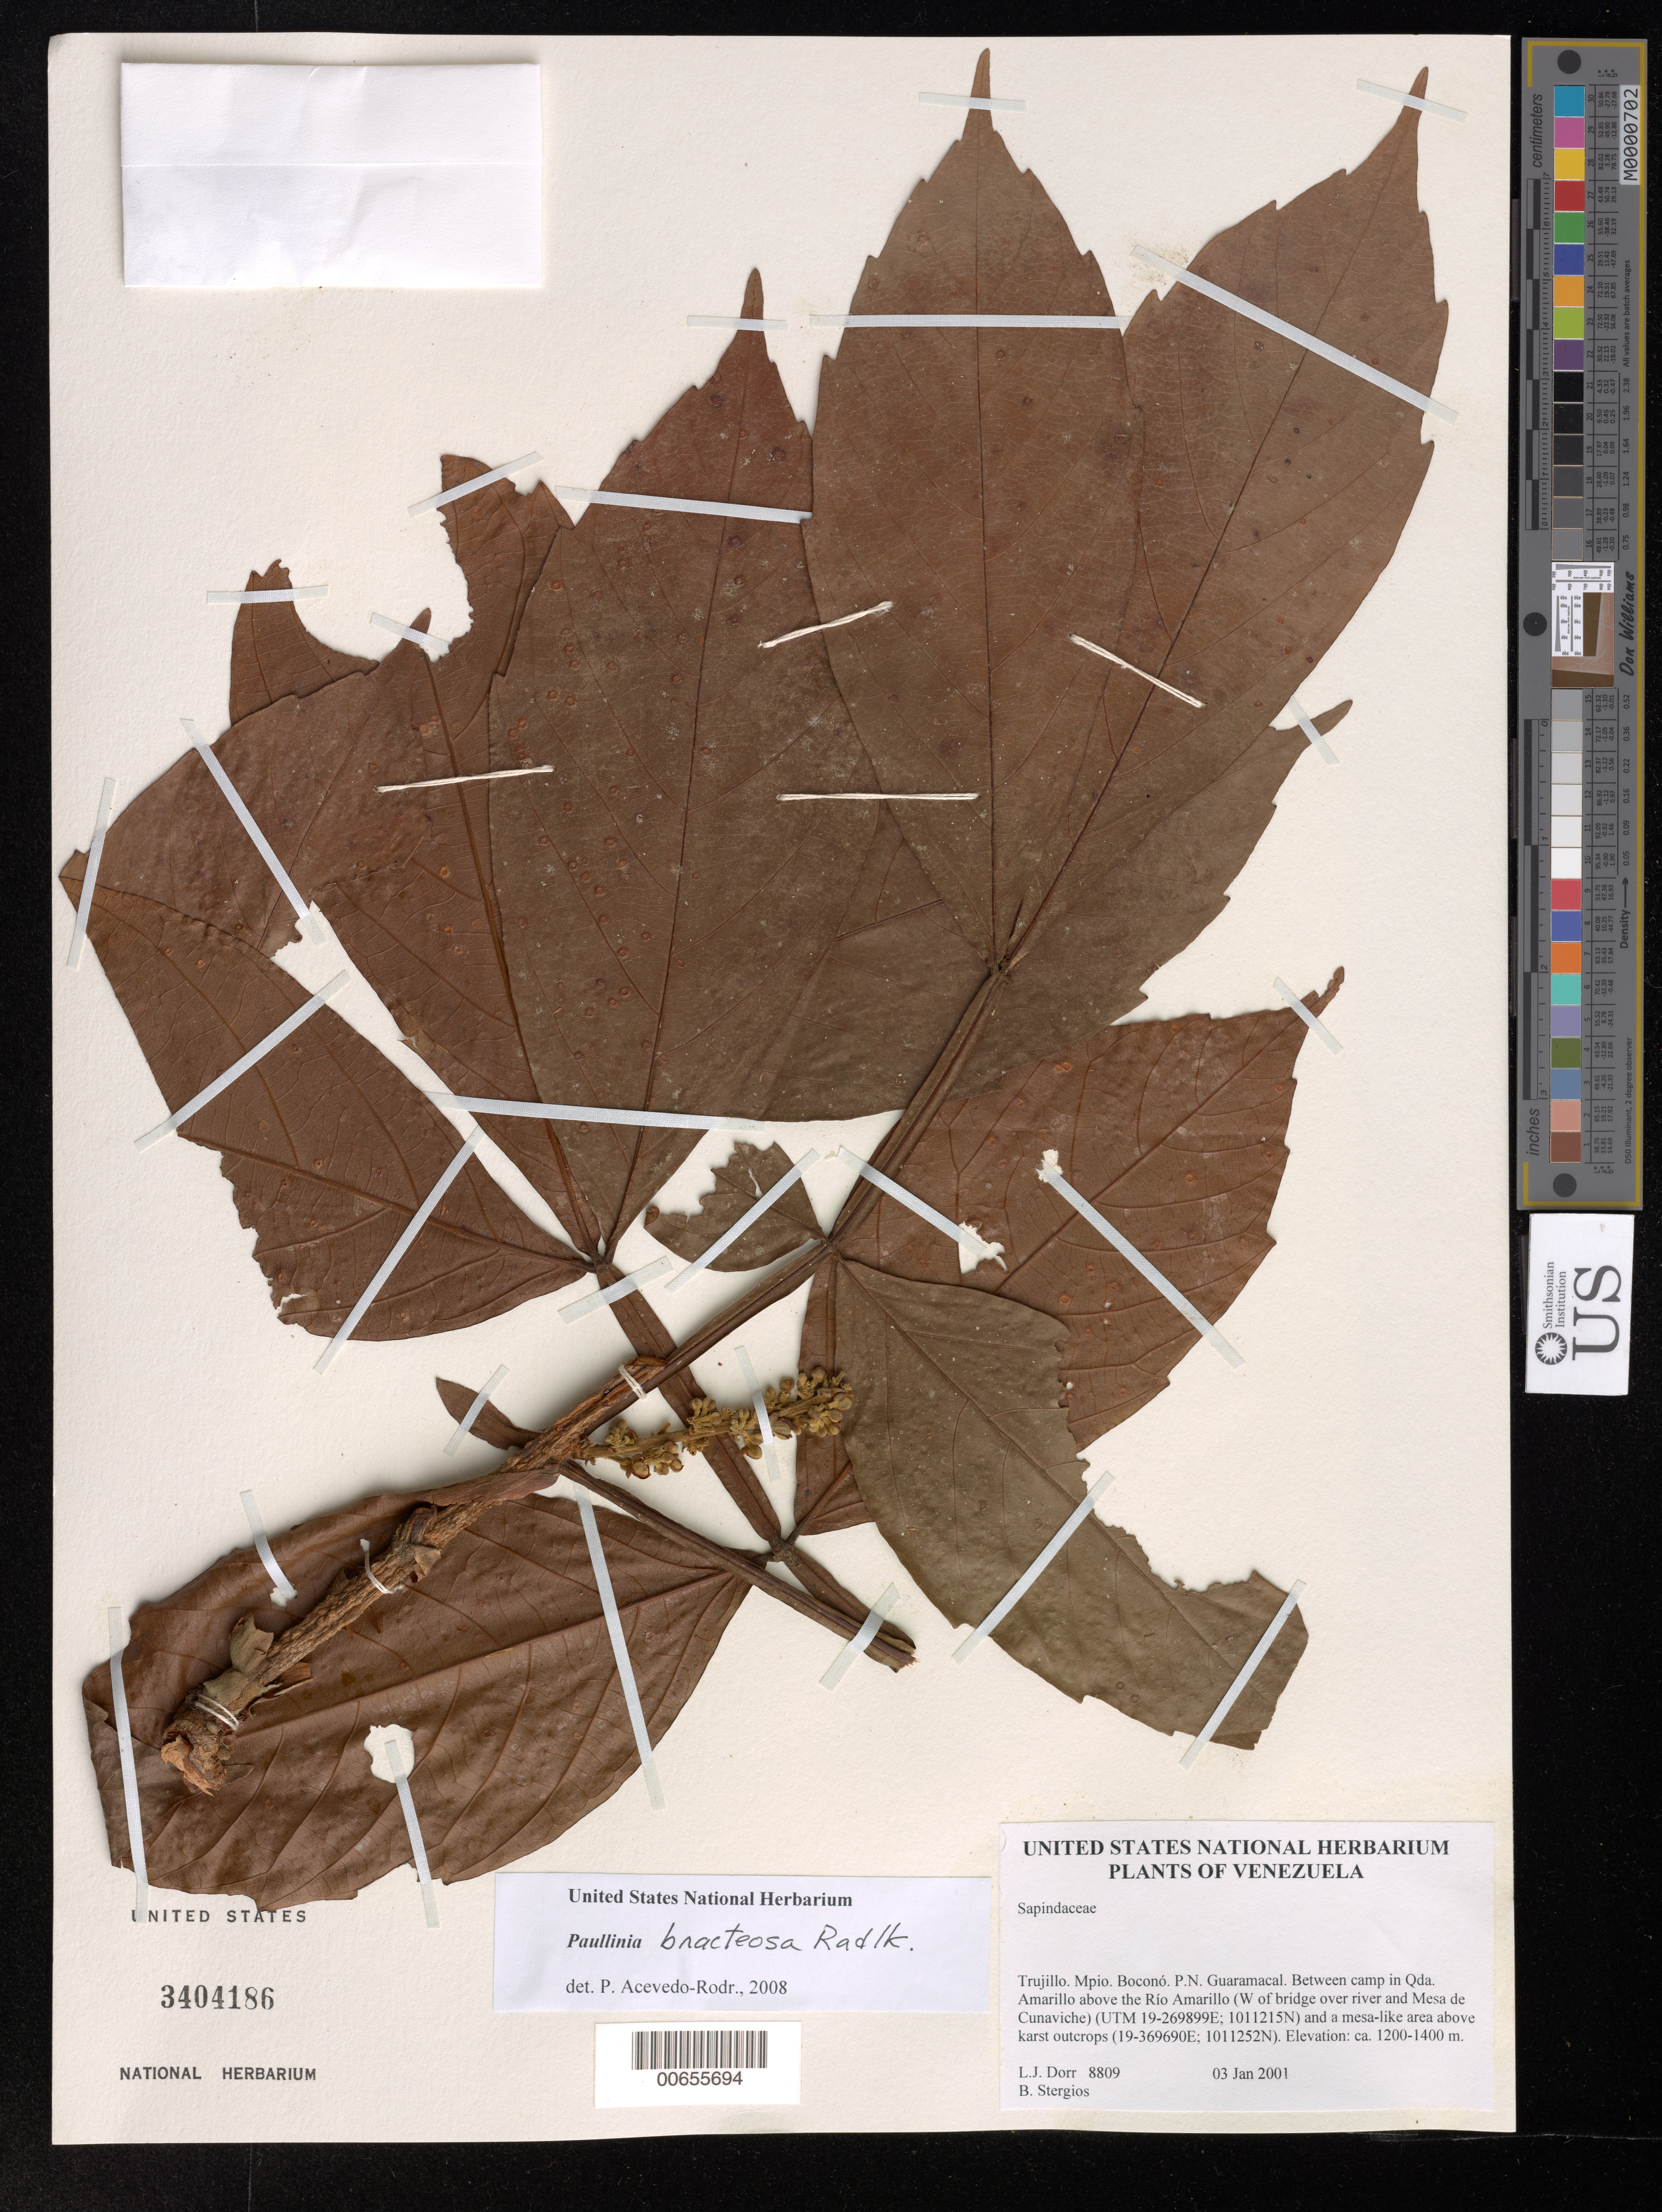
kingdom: Plantae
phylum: Tracheophyta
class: Magnoliopsida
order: Sapindales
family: Sapindaceae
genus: Paullinia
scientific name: Paullinia bracteosa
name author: Radlk.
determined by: Acevedo-Rodriguez, P., (US), Smithsonian Institution - National Museum of Natural History (UNITED STATES)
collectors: L. J. Dorr & B. G. Stergios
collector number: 8809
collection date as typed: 03 Jan 2001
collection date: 2001-01-03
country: Venezuela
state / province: Trujillo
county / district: Boconó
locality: Parque Nacional Guaramacal. Between camp in Qda Amarillo above Río Amarillo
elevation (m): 1200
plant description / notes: PORT, US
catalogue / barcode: US 3404186